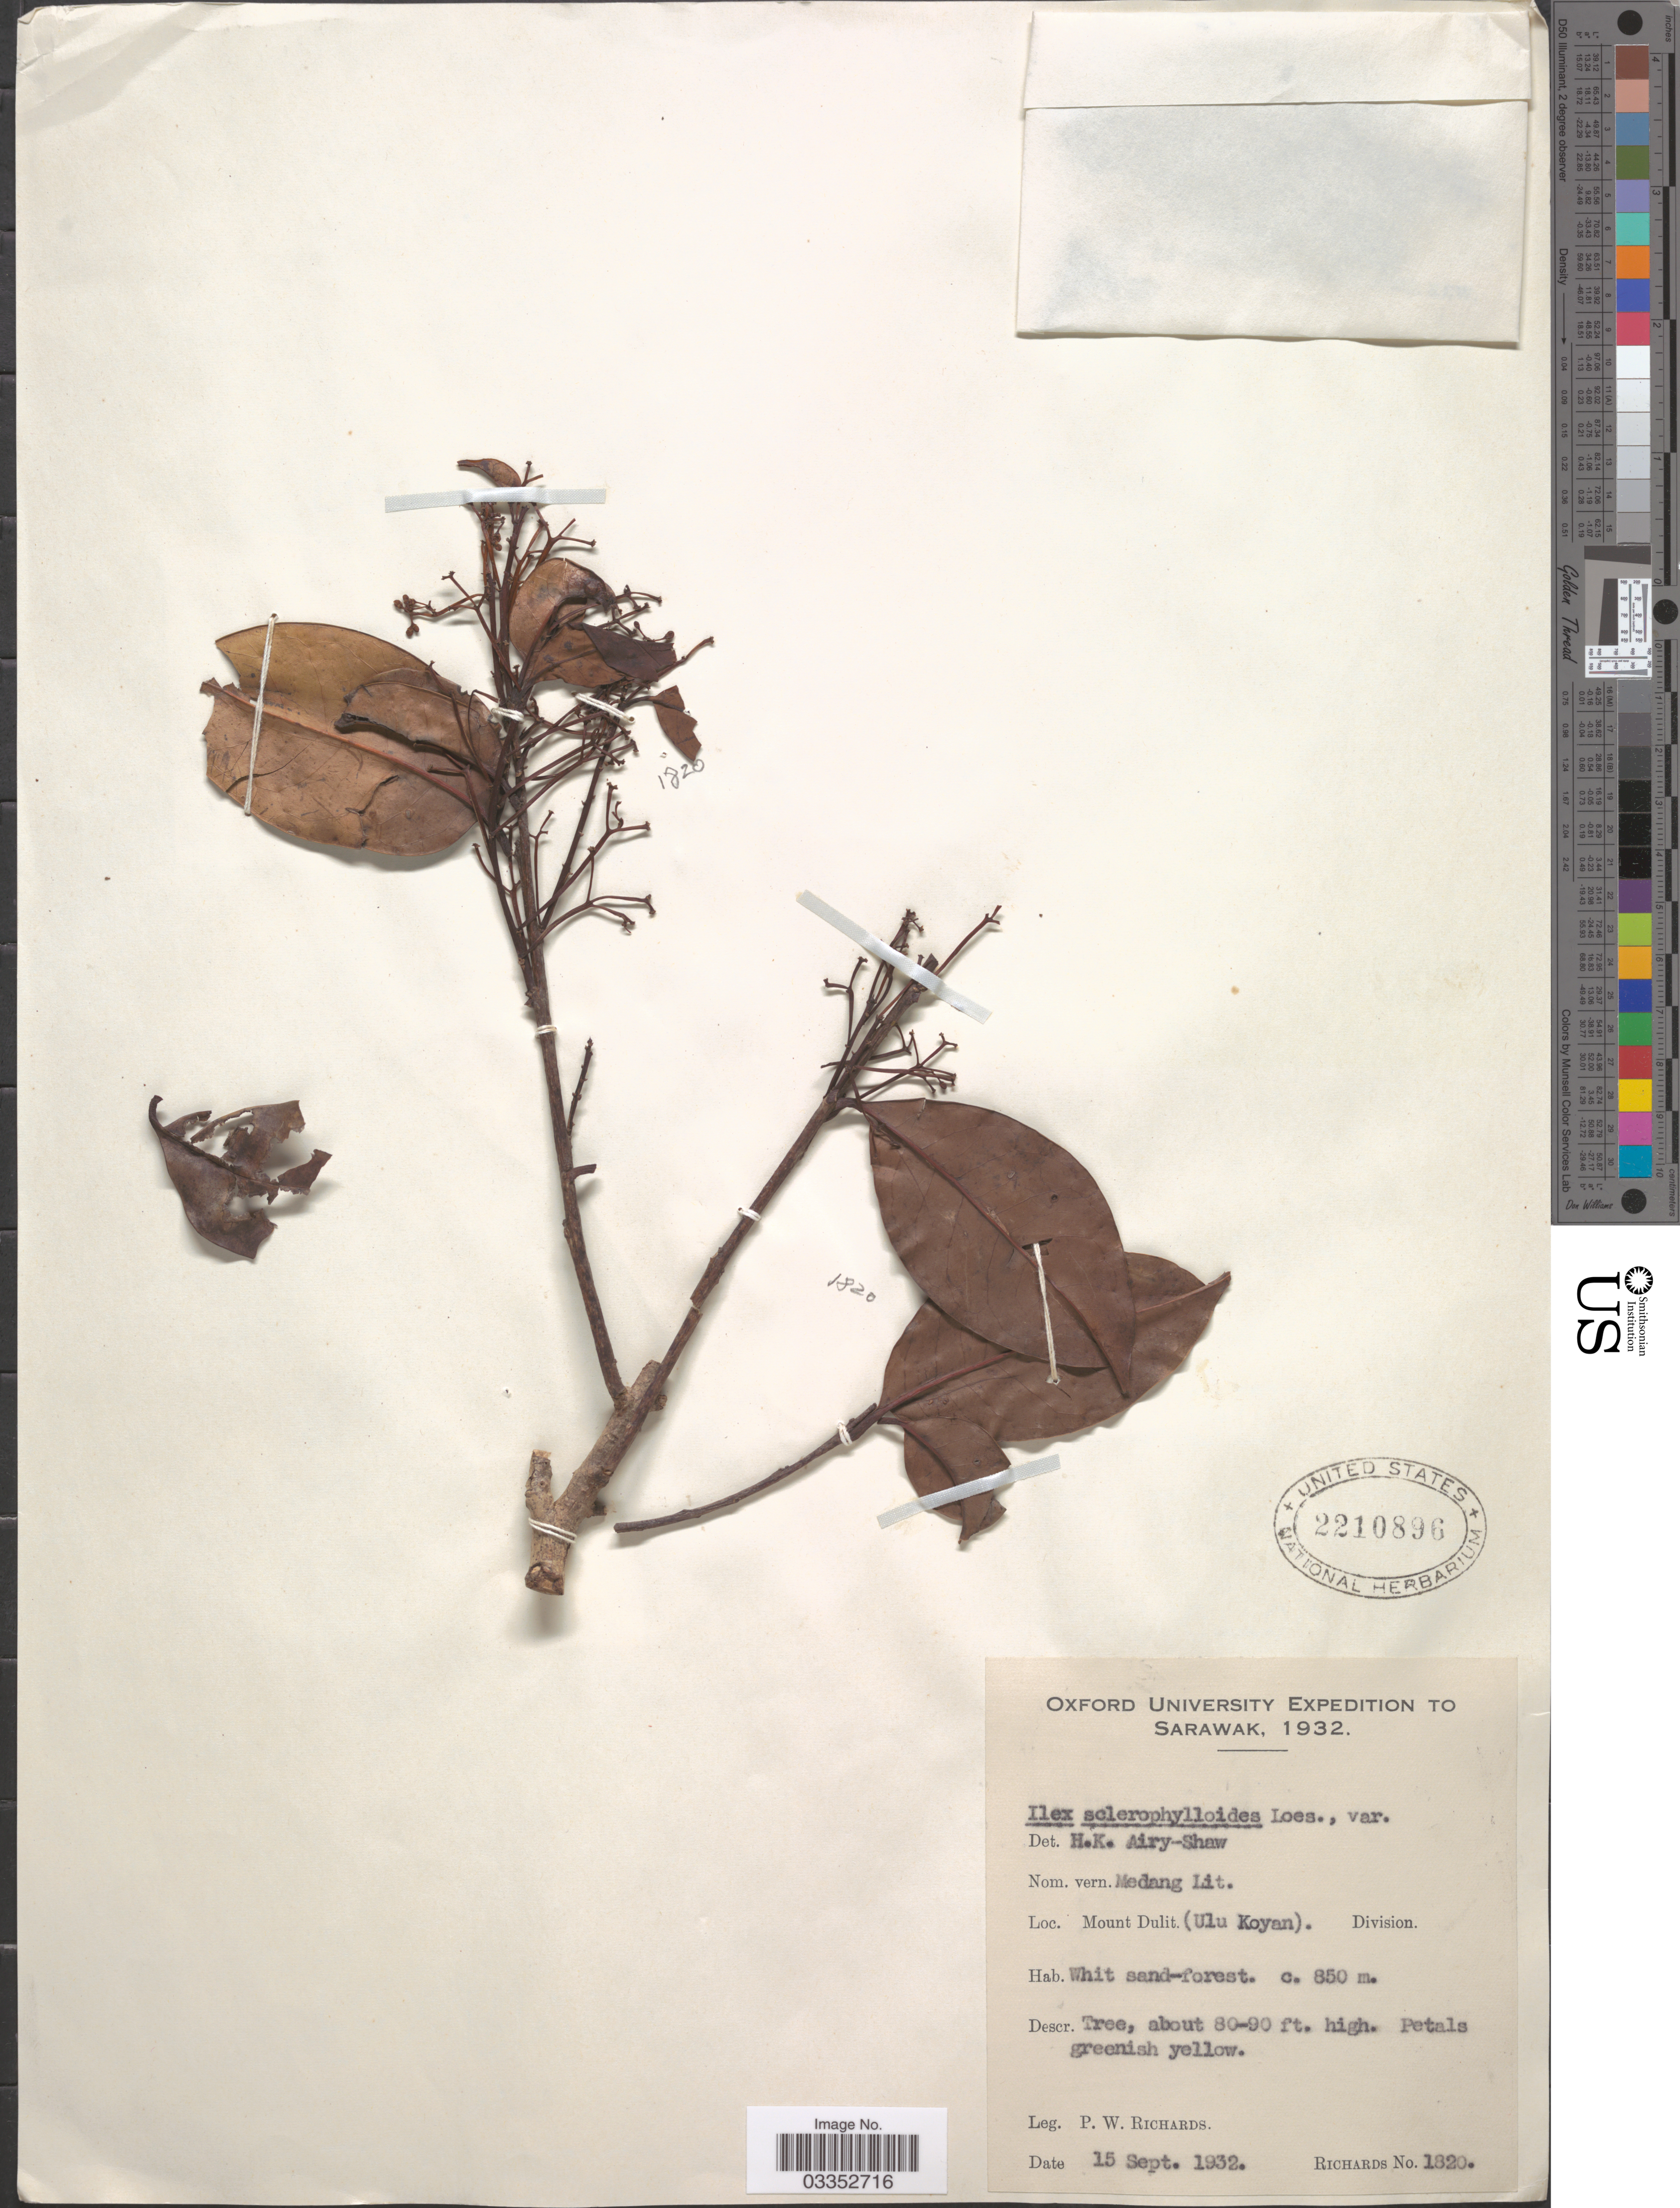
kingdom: Plantae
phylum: Tracheophyta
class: Magnoliopsida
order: Aquifoliales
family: Aquifoliaceae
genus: Ilex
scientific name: Ilex sclerophylloides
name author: Loes.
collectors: P. Richards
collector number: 1820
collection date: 1932-09-15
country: Malaysia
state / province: Sarawak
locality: Mount Dulit. (Ulu Koyan). Division.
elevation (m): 850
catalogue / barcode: US 2210896